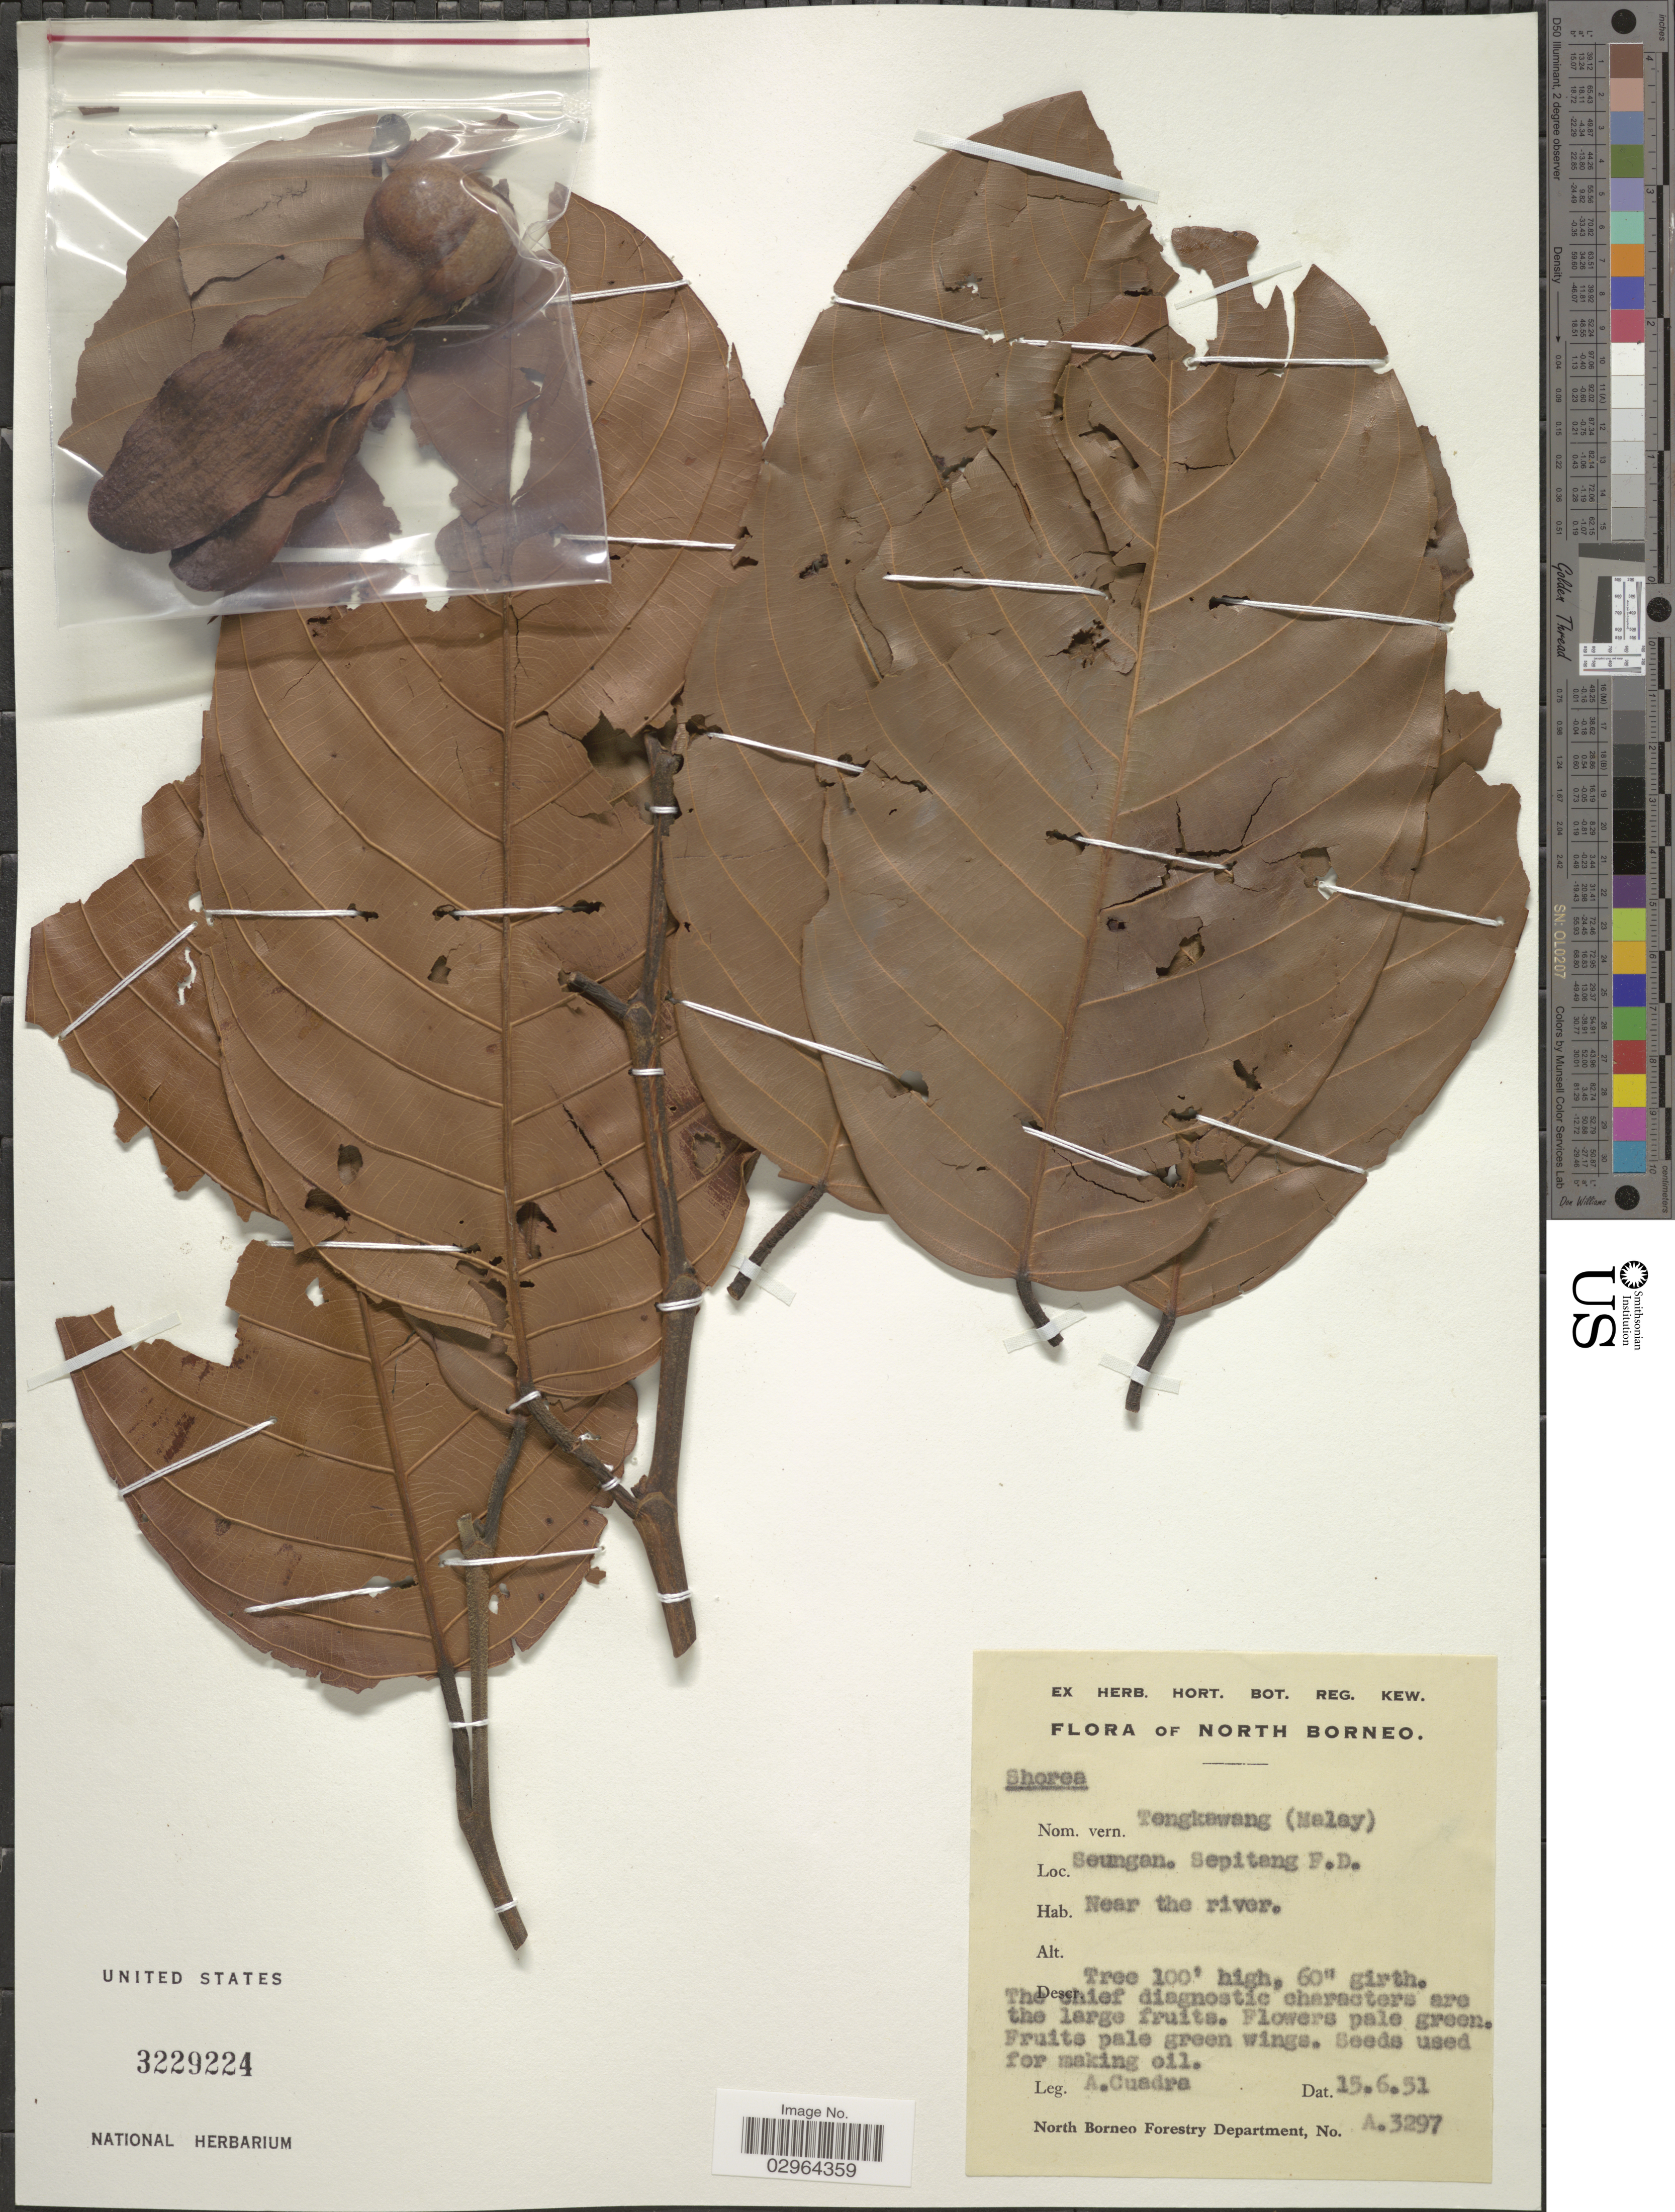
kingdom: Plantae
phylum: Tracheophyta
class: Magnoliopsida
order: Malvales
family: Dipterocarpaceae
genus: Rubroshorea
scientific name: Rubroshorea macrophylla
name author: (de Vriese) P.S. Ashton & J. Heck.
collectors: A. Cuadra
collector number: A3297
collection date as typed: Transcribed d/m/y: 15/6/51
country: Malaysia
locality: North Borneo. Seungan. Sepitang F.D.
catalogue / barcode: US 3229224